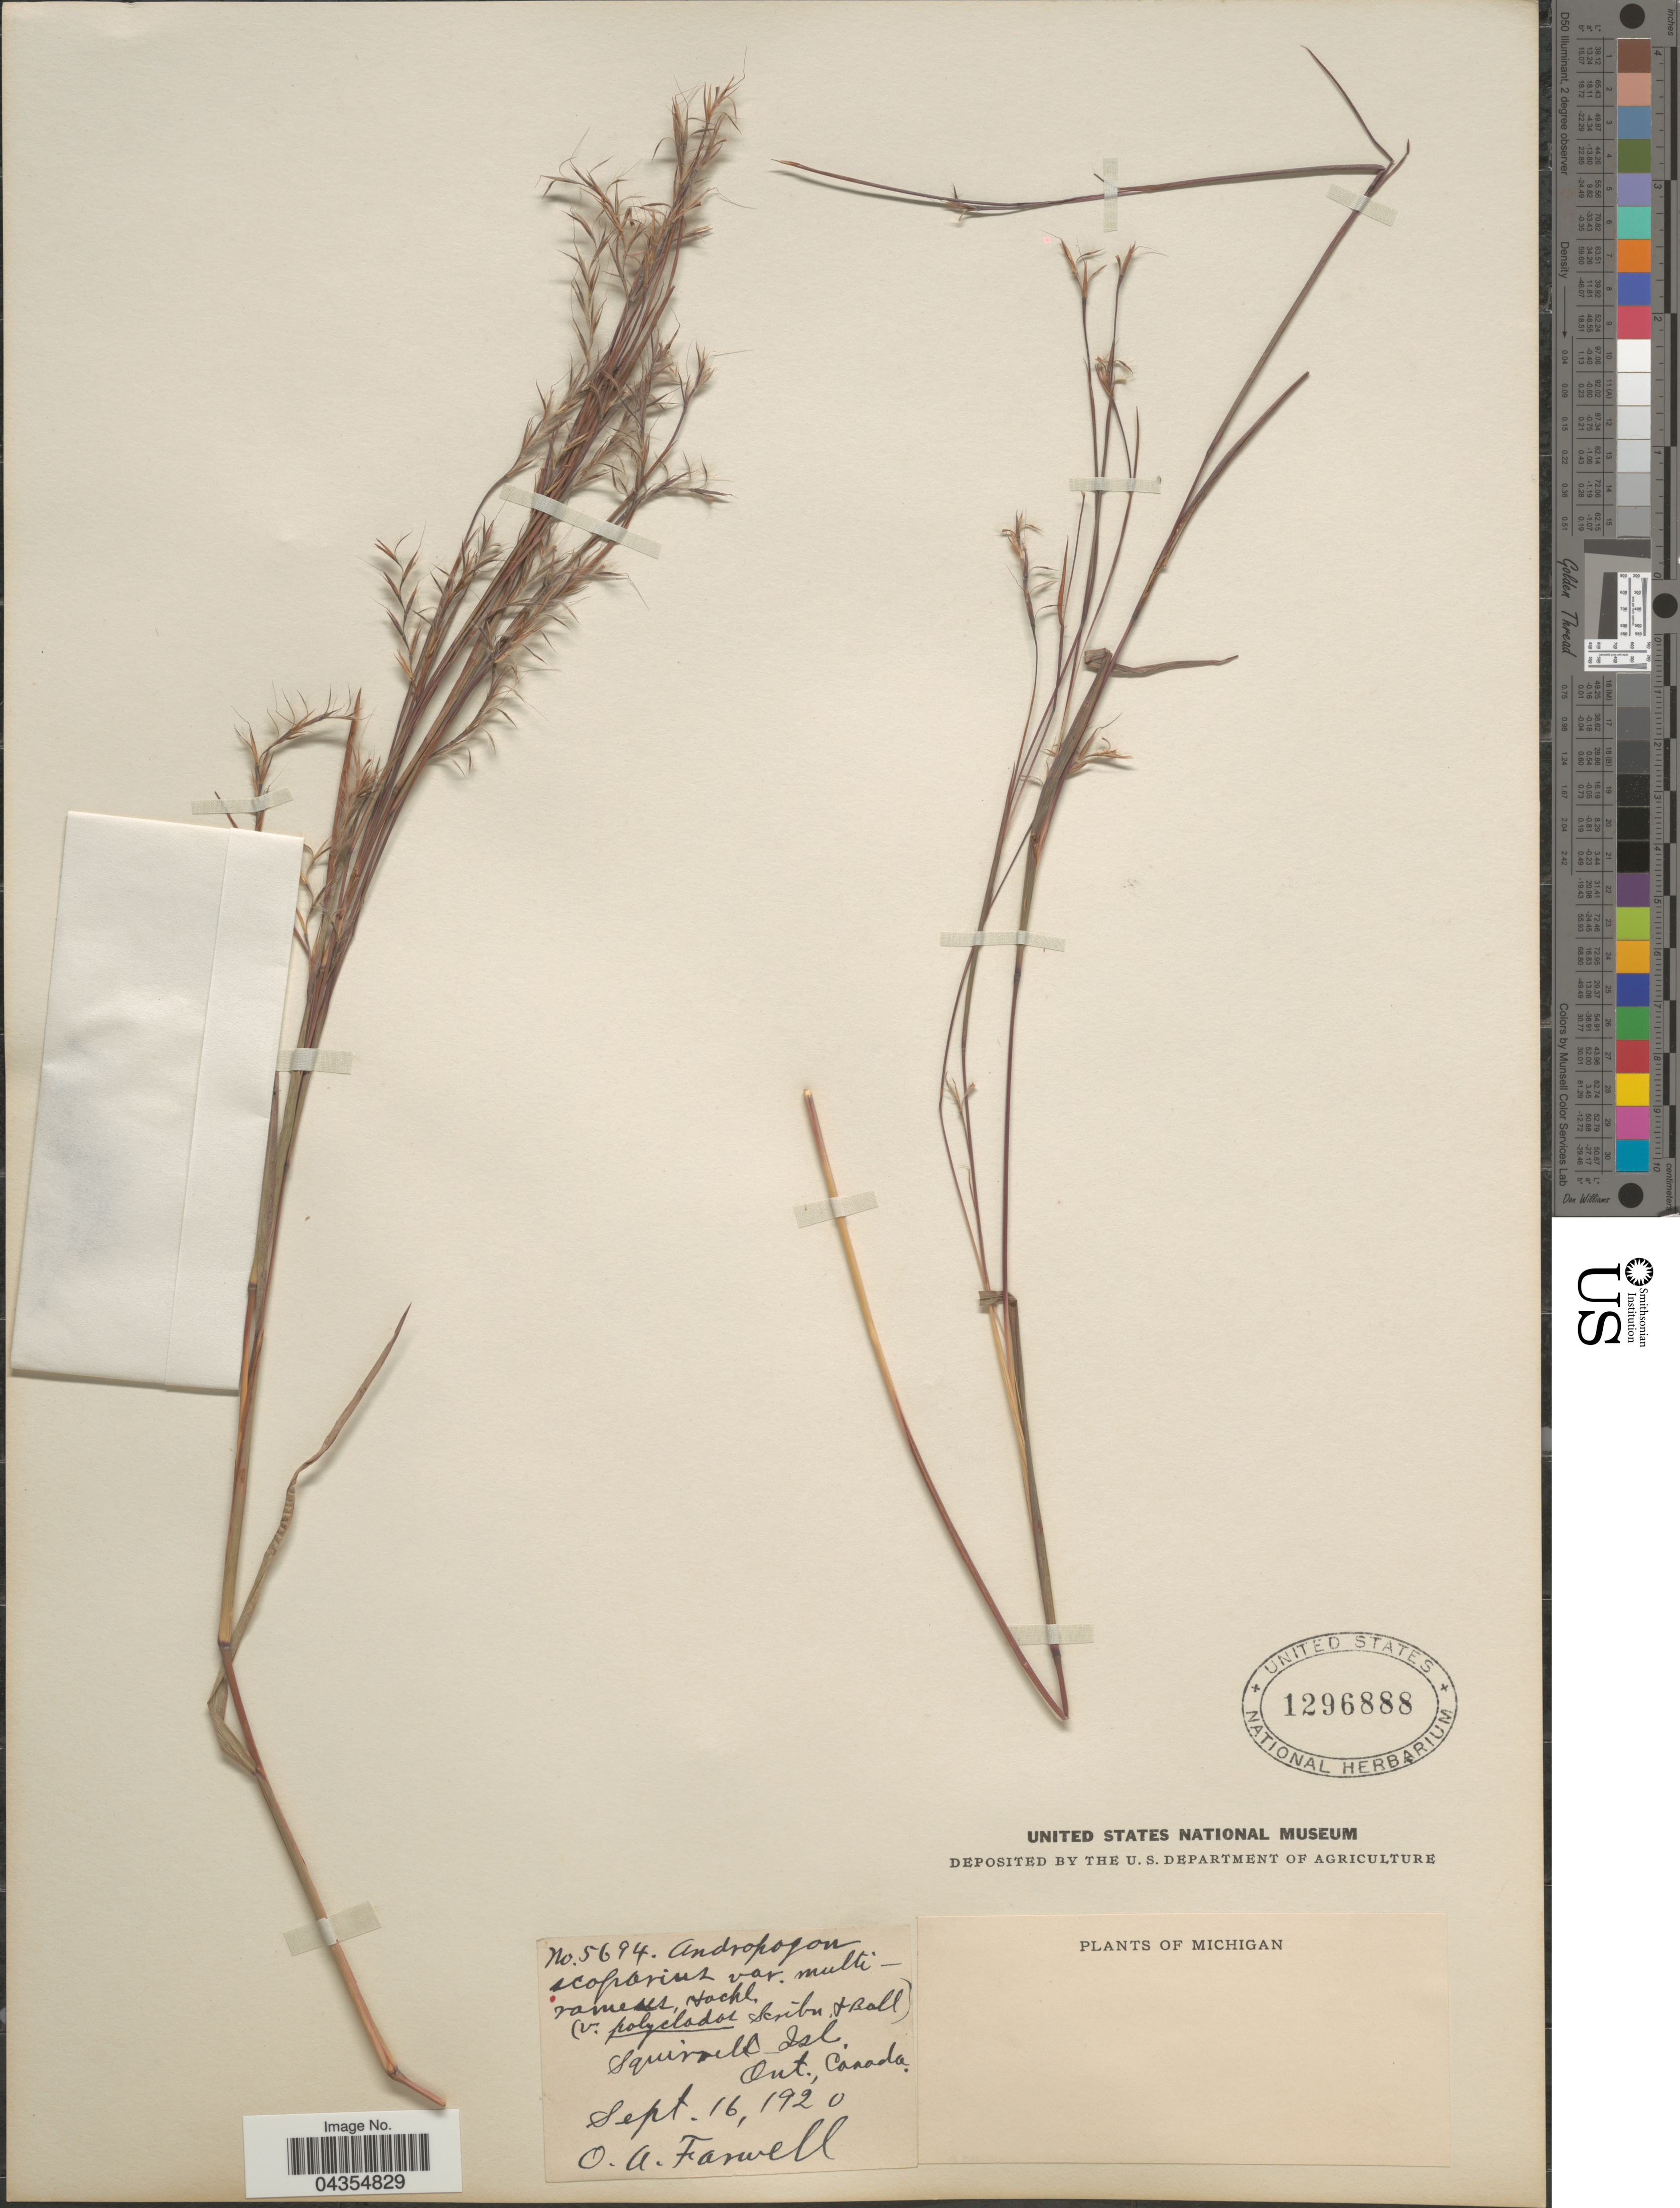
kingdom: Plantae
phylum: Tracheophyta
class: Liliopsida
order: Poales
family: Poaceae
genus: Schizachyrium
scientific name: Schizachyrium sanguineum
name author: (Retz.) Alston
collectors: O. Farwell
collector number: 5694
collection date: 1920-09-16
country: Canada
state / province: Ontario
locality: Squirrell Isl.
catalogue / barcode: US 1296888